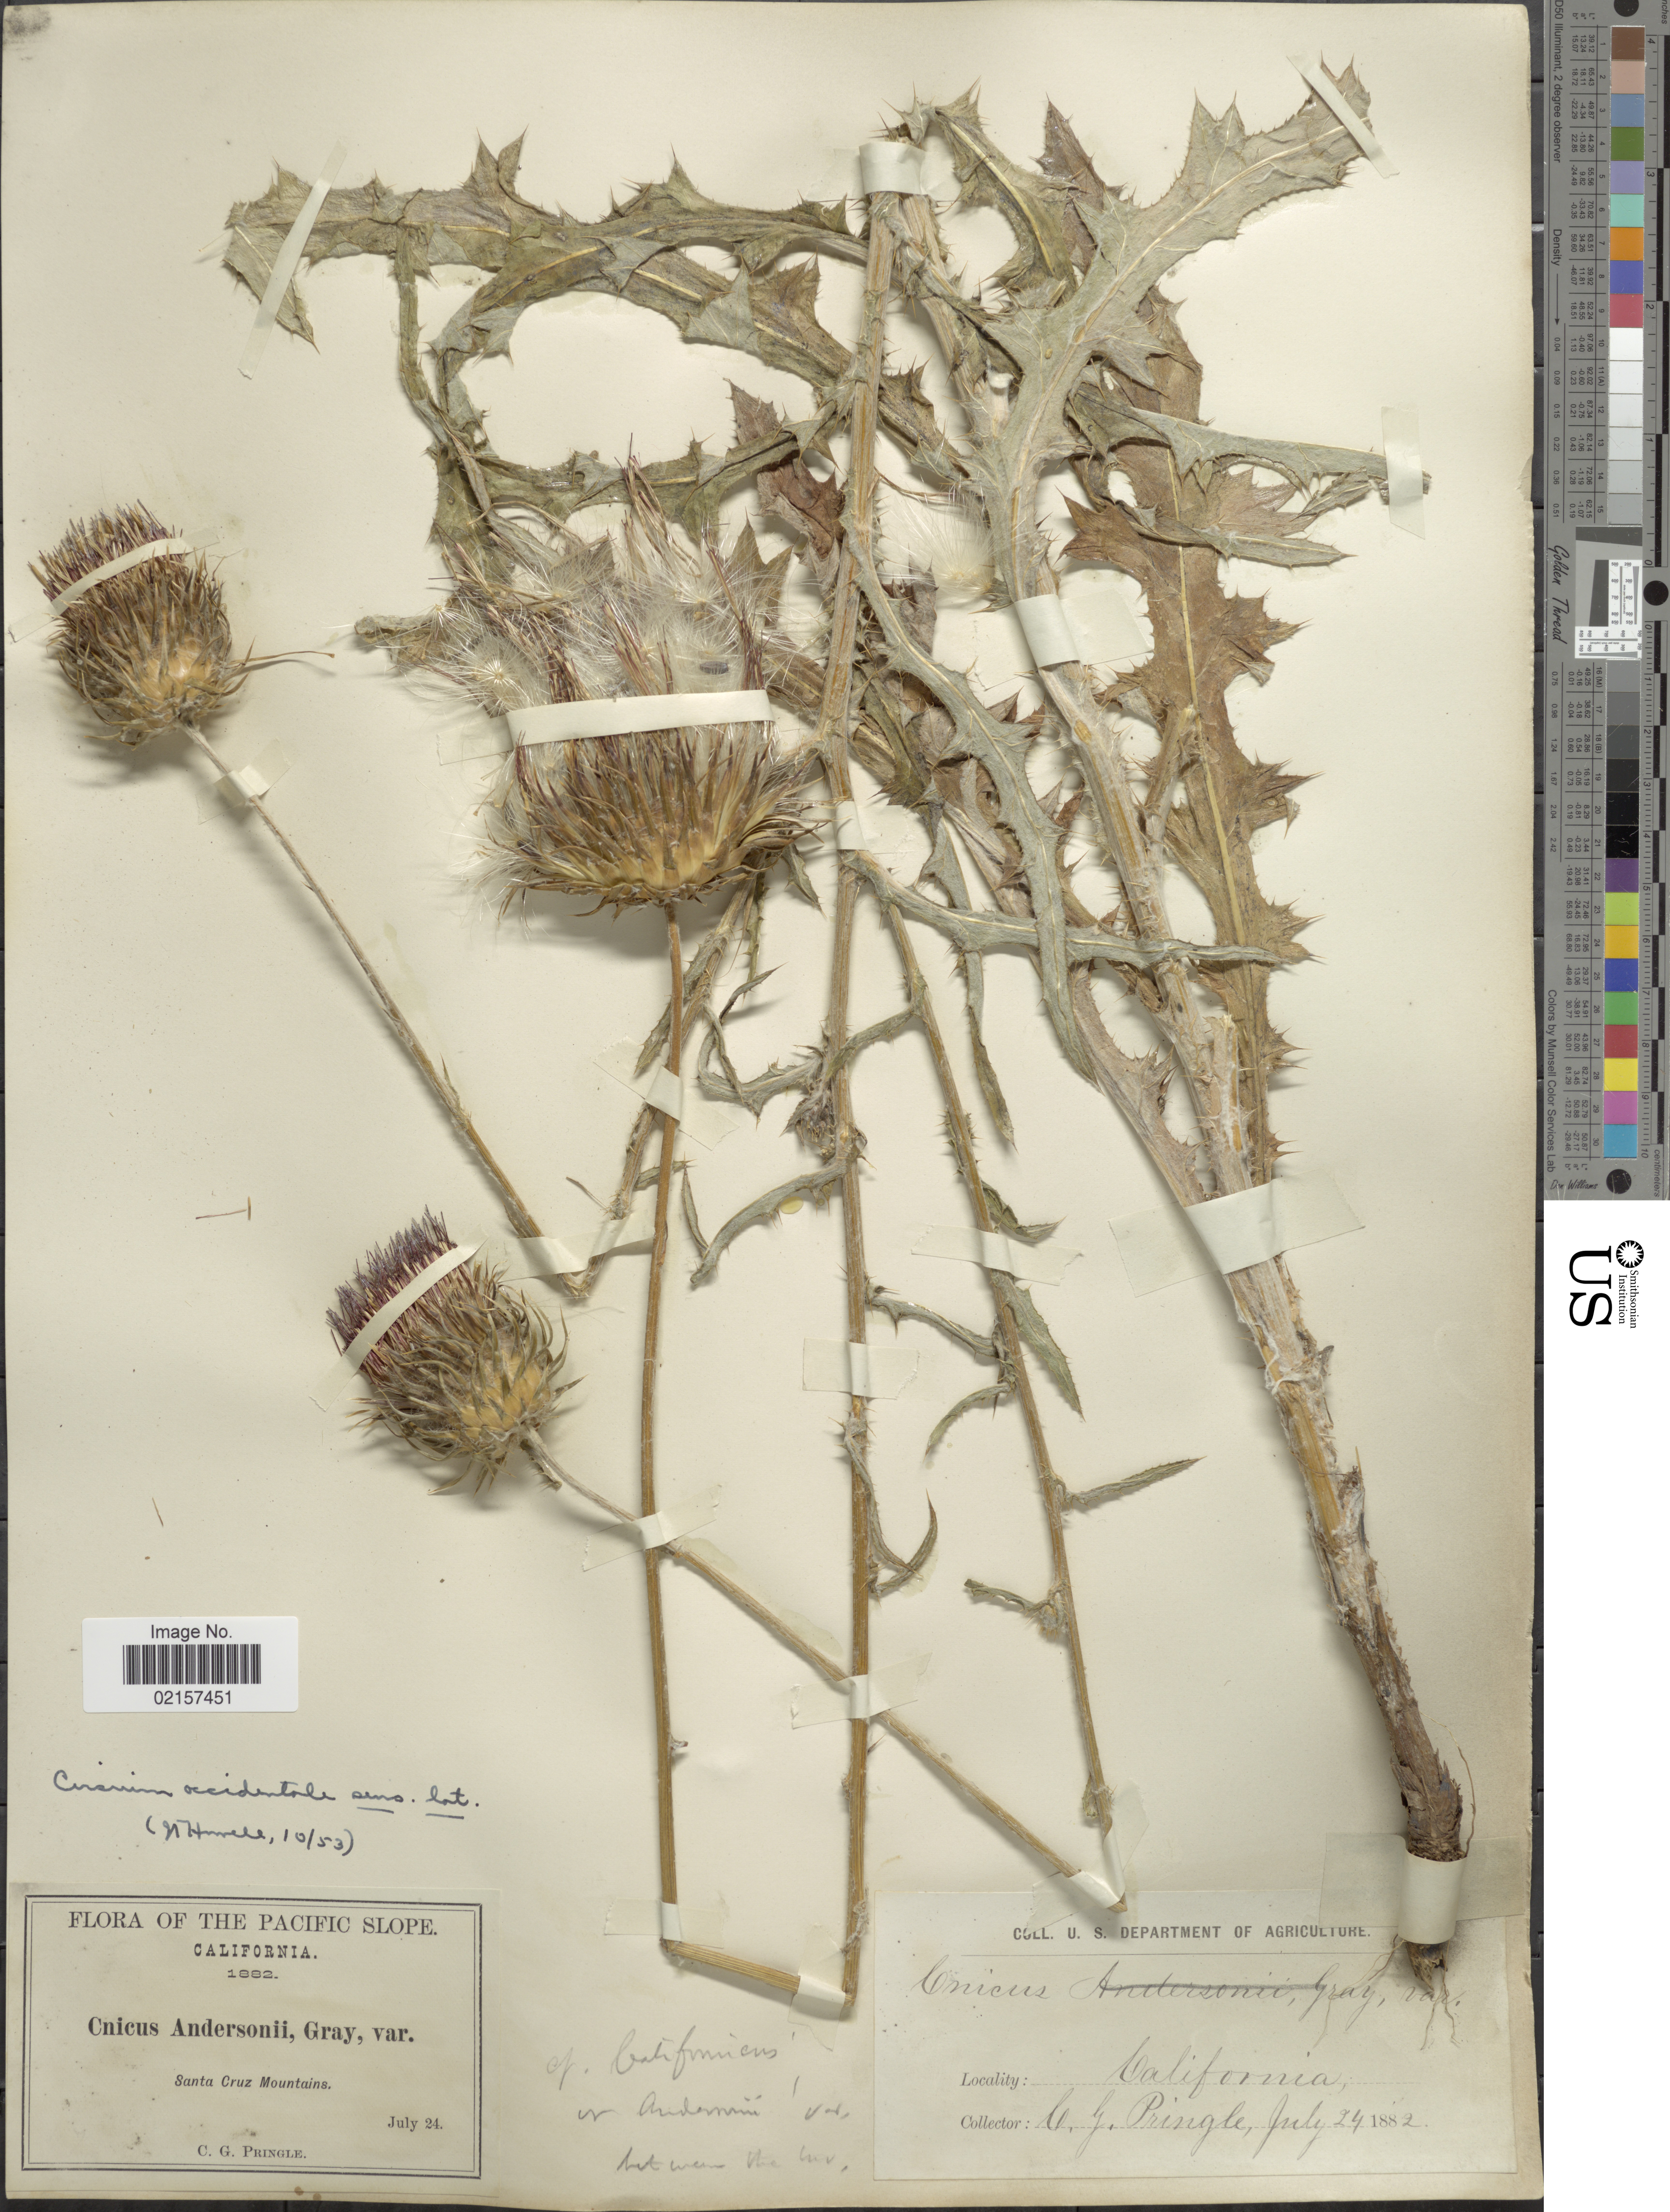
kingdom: Plantae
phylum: Tracheophyta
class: Magnoliopsida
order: Asterales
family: Asteraceae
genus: Cirsium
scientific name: Cirsium occidentale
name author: (Nutt.) Jeps.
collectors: C. G. Pringle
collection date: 1882-07-24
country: United States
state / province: California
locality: Pacific Slope, Santa Cruz Mountains